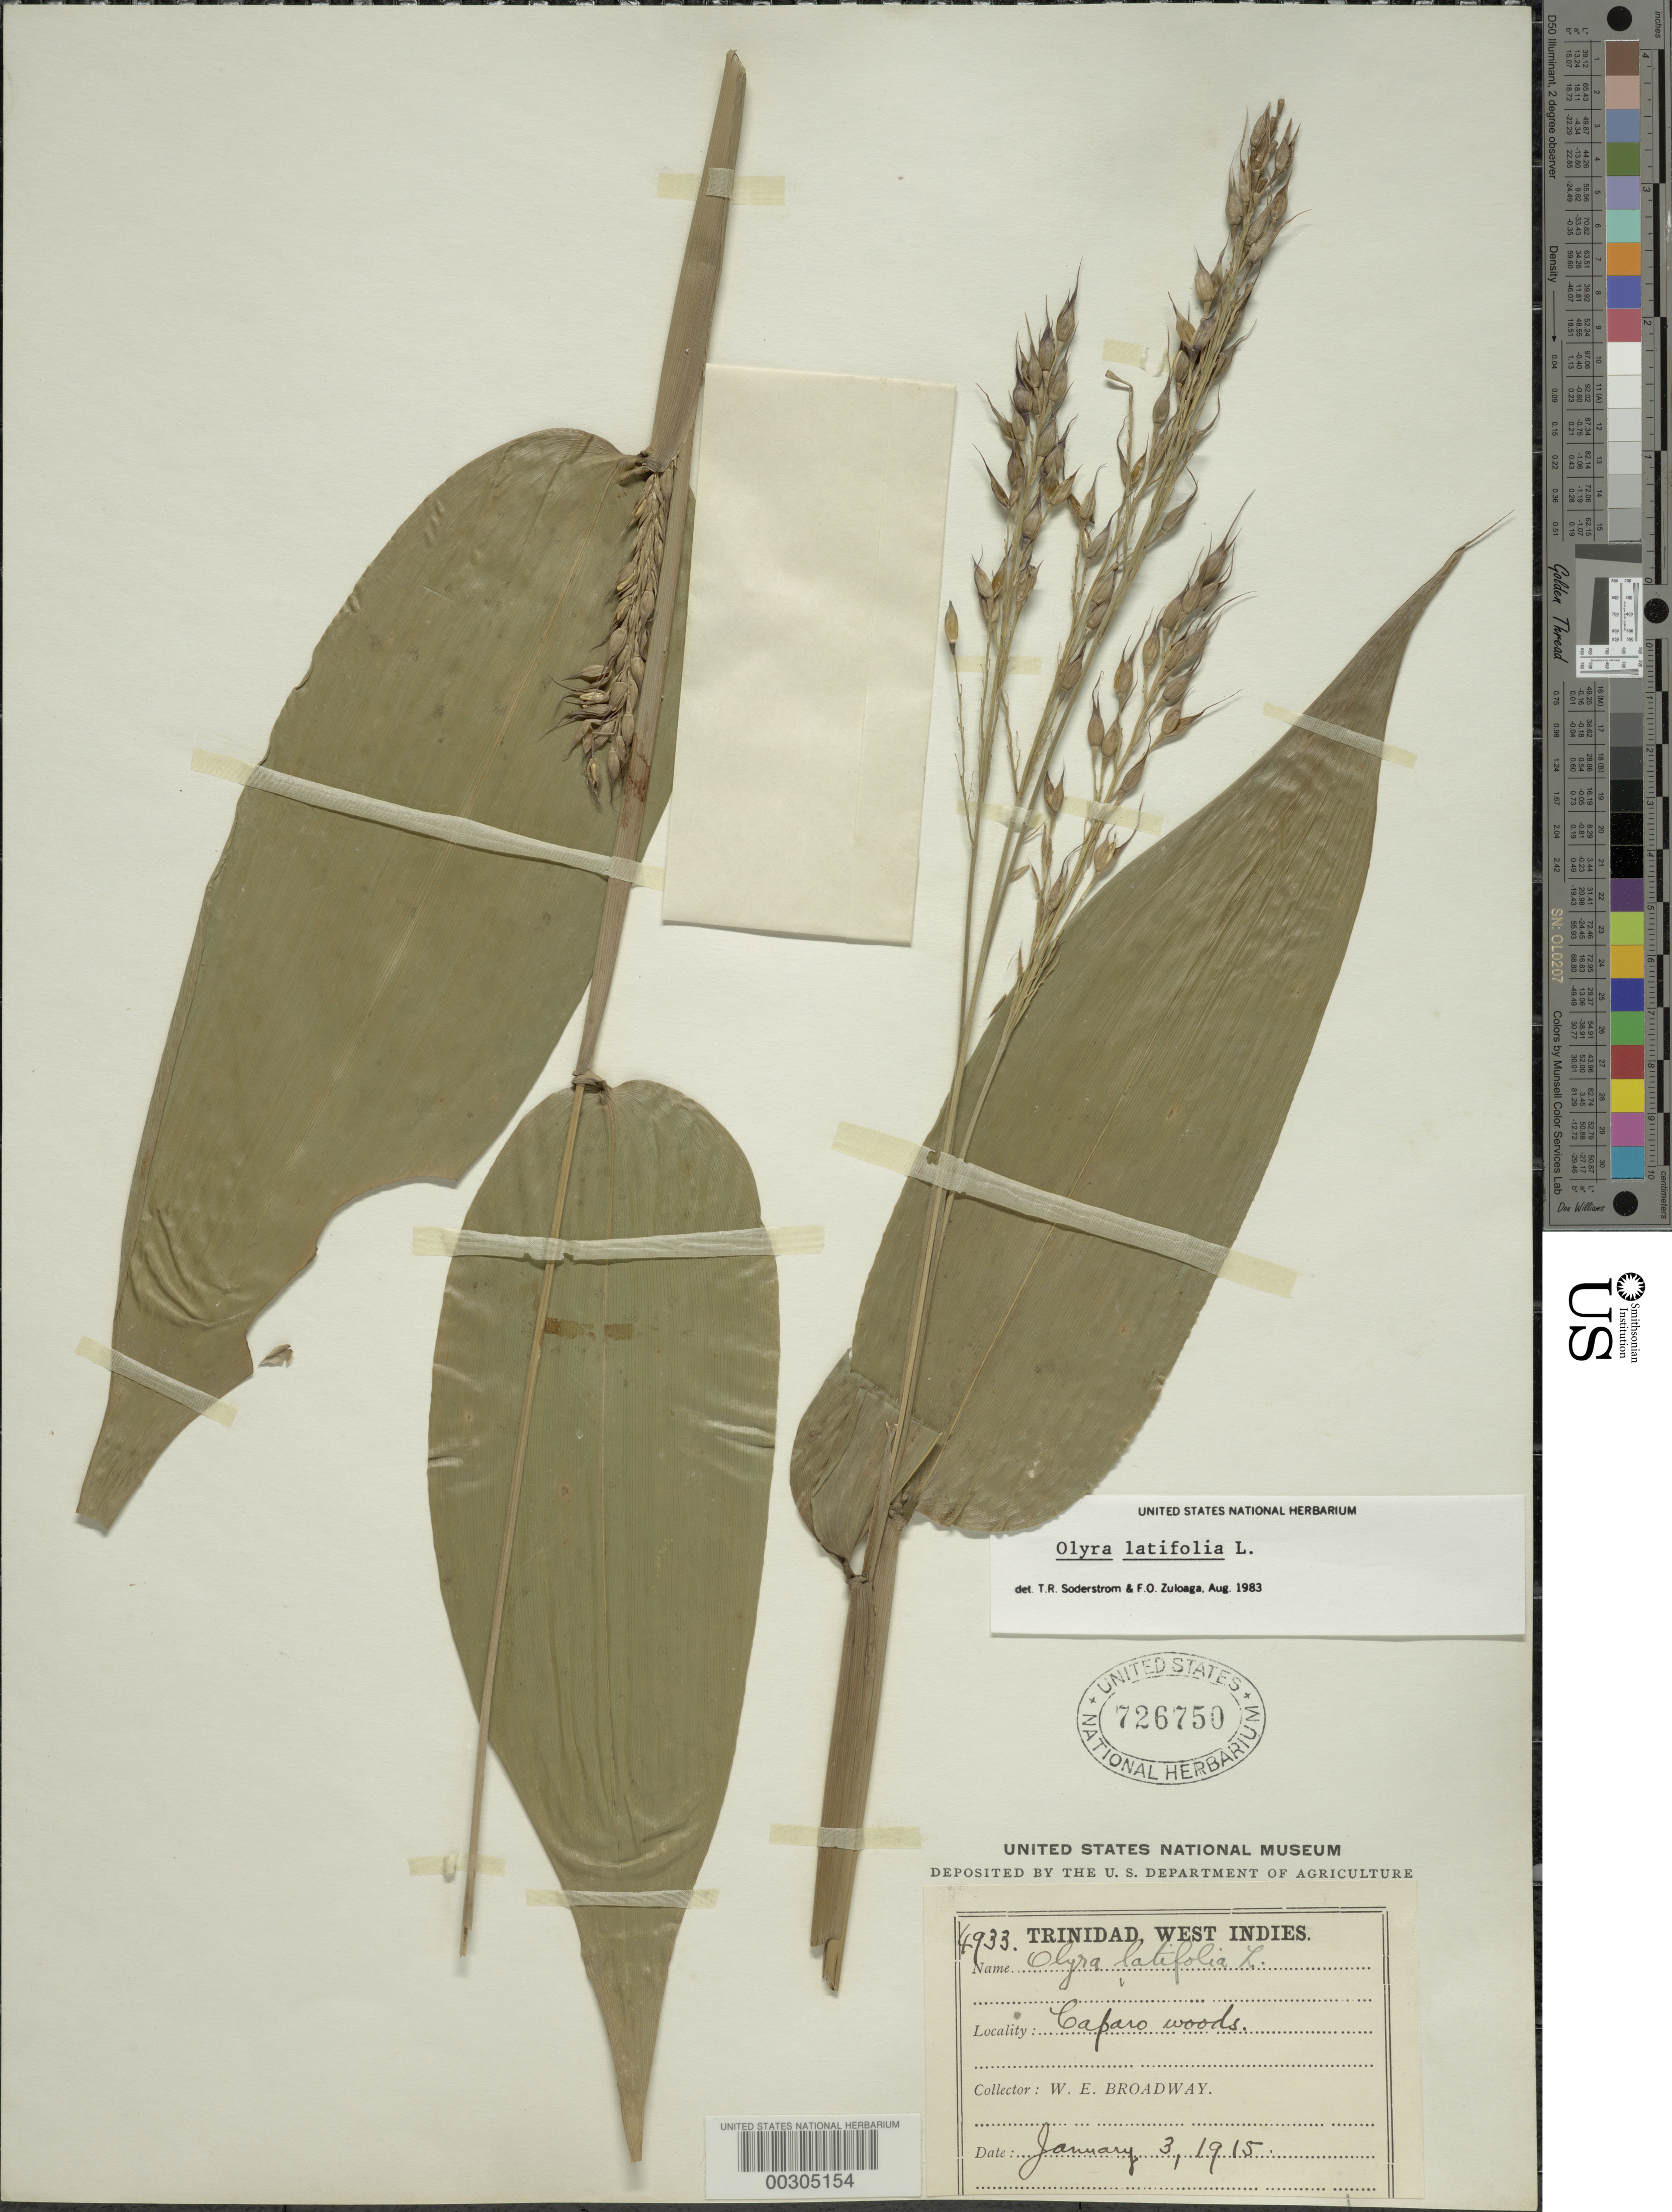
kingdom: Plantae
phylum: Tracheophyta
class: Liliopsida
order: Poales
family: Poaceae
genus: Olyra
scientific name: Olyra latifolia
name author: L.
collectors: W. E. Broadway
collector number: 4933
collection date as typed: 03 Jan 1915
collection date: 1915-01-03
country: Trinidad and Tobago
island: Trinidad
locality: Caparo woods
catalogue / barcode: US 726750